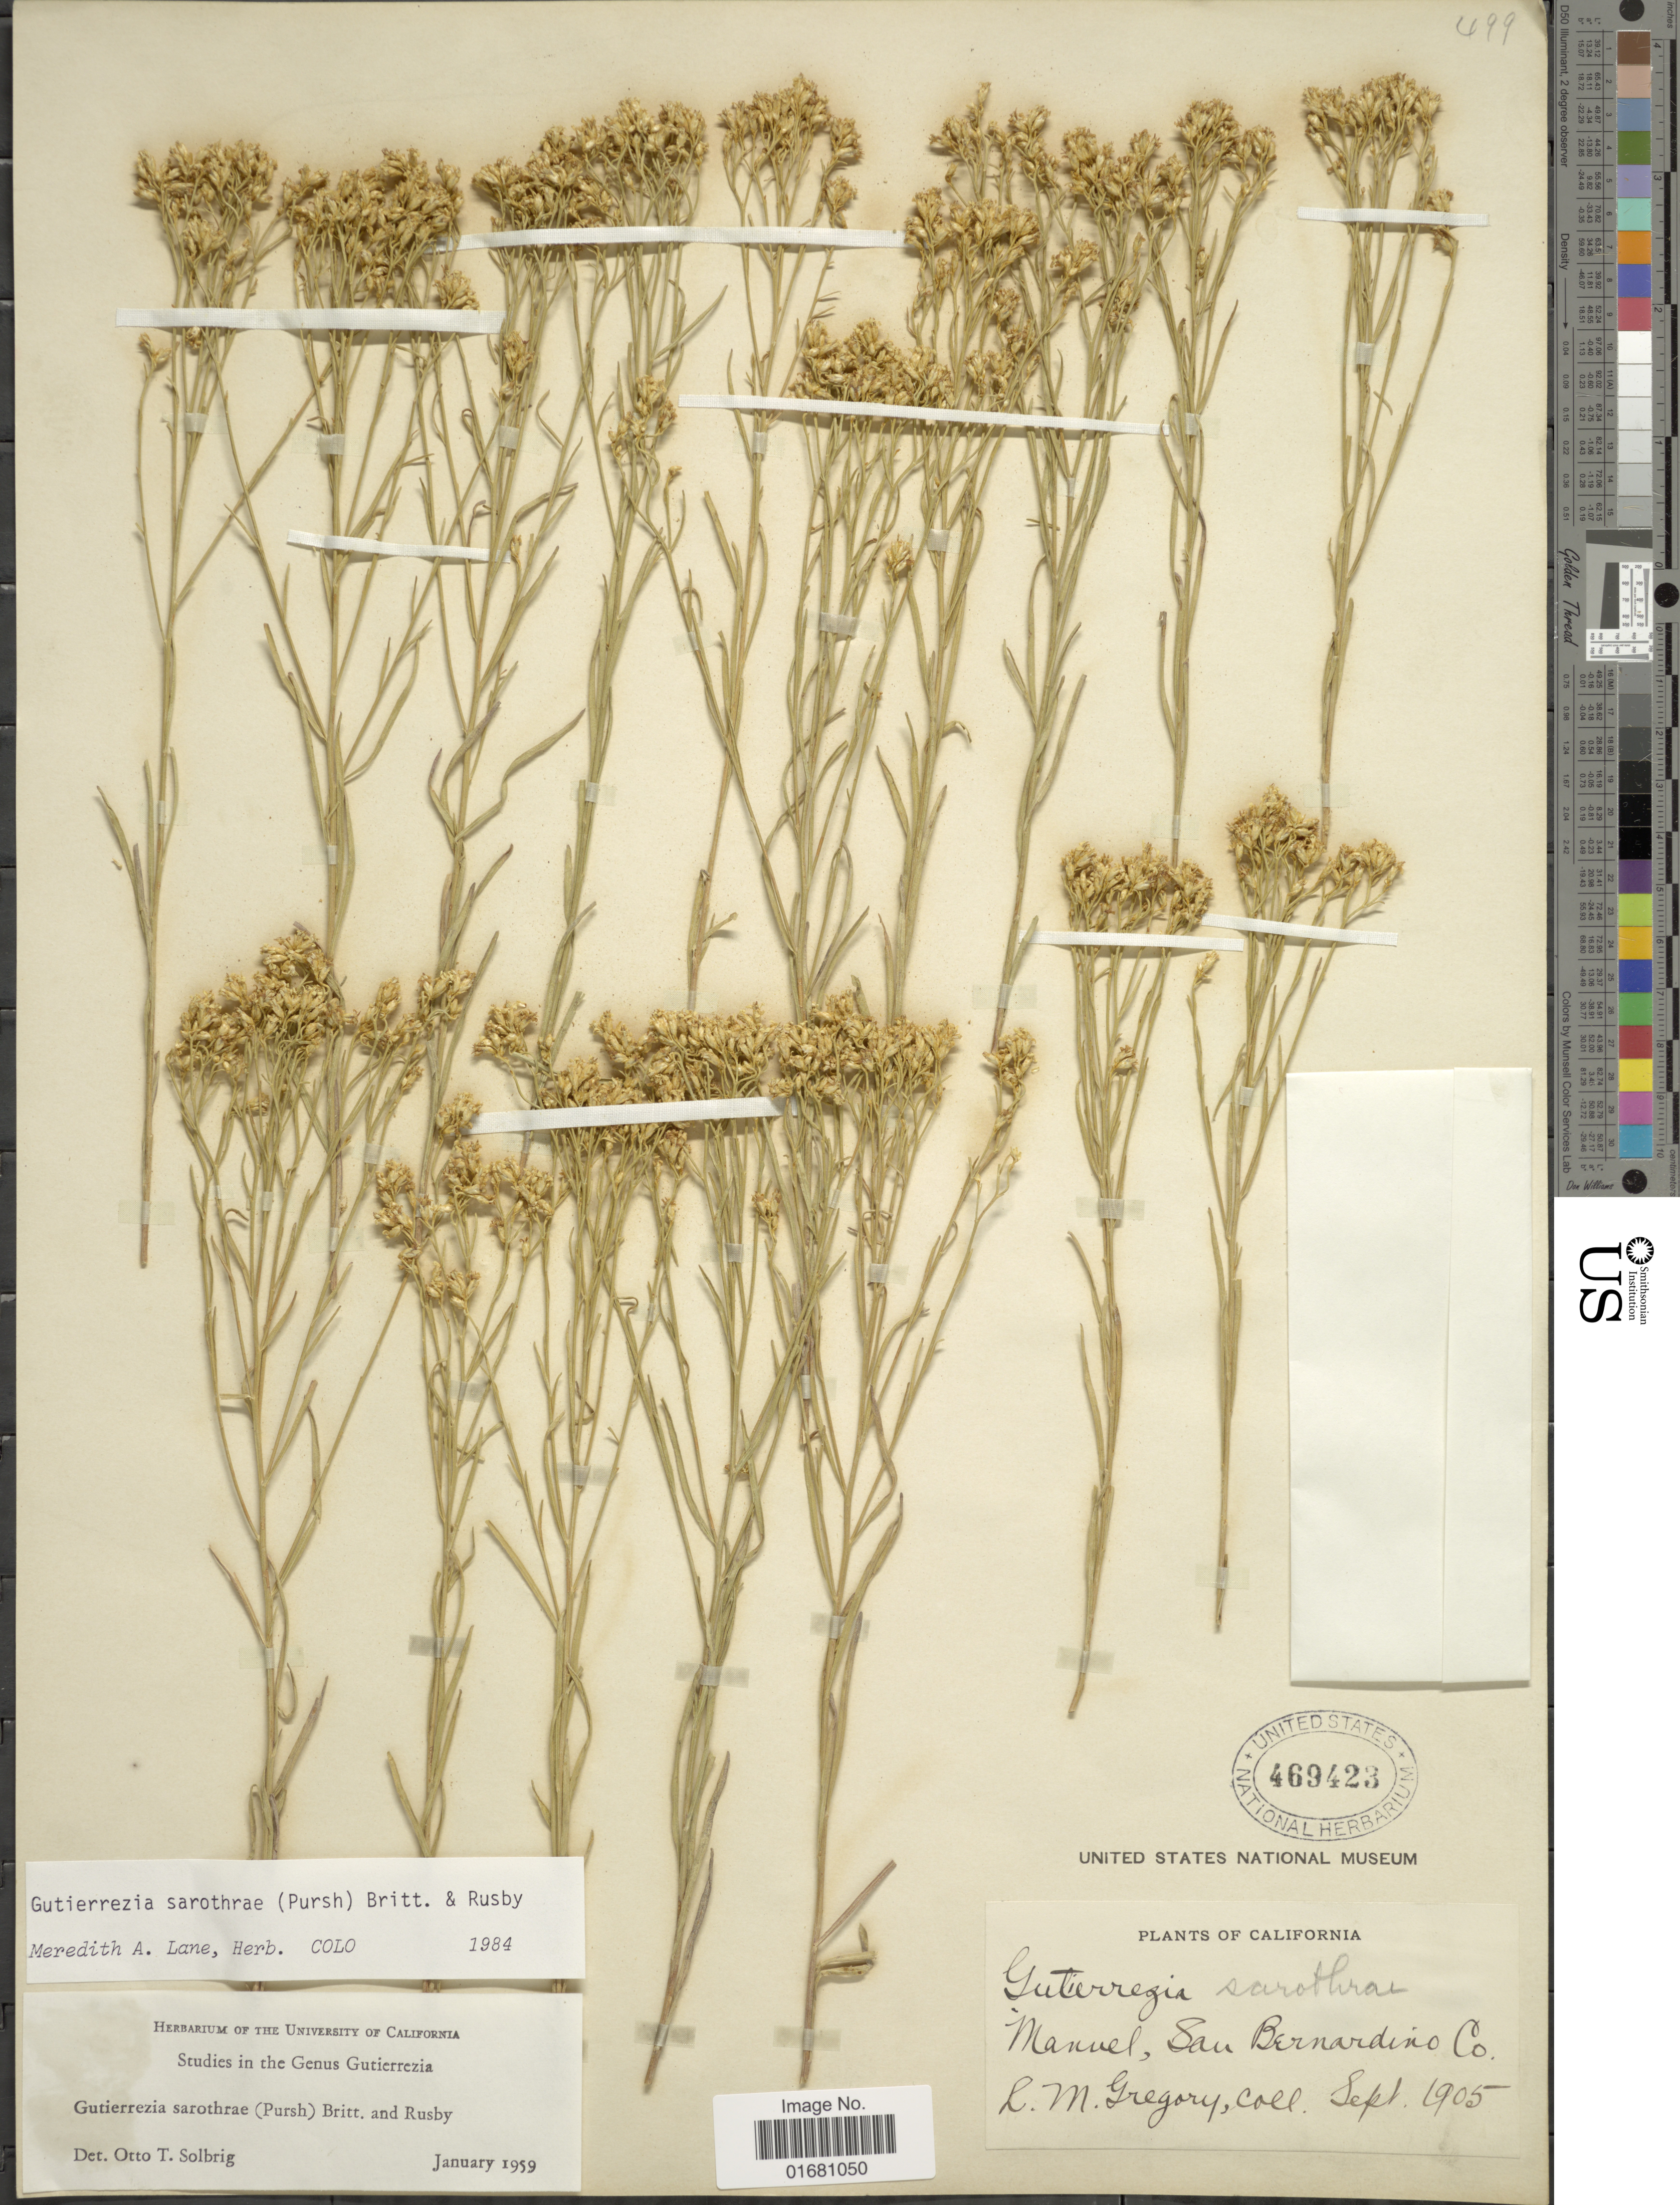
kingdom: Plantae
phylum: Tracheophyta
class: Magnoliopsida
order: Asterales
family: Asteraceae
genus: Gutierrezia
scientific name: Gutierrezia sarothrae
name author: (Pursh) Britton & Rusby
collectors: L. Gregory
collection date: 1905-09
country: United States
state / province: California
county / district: San Bernardino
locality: Manuel, San Bernardino Co.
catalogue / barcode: US 469423